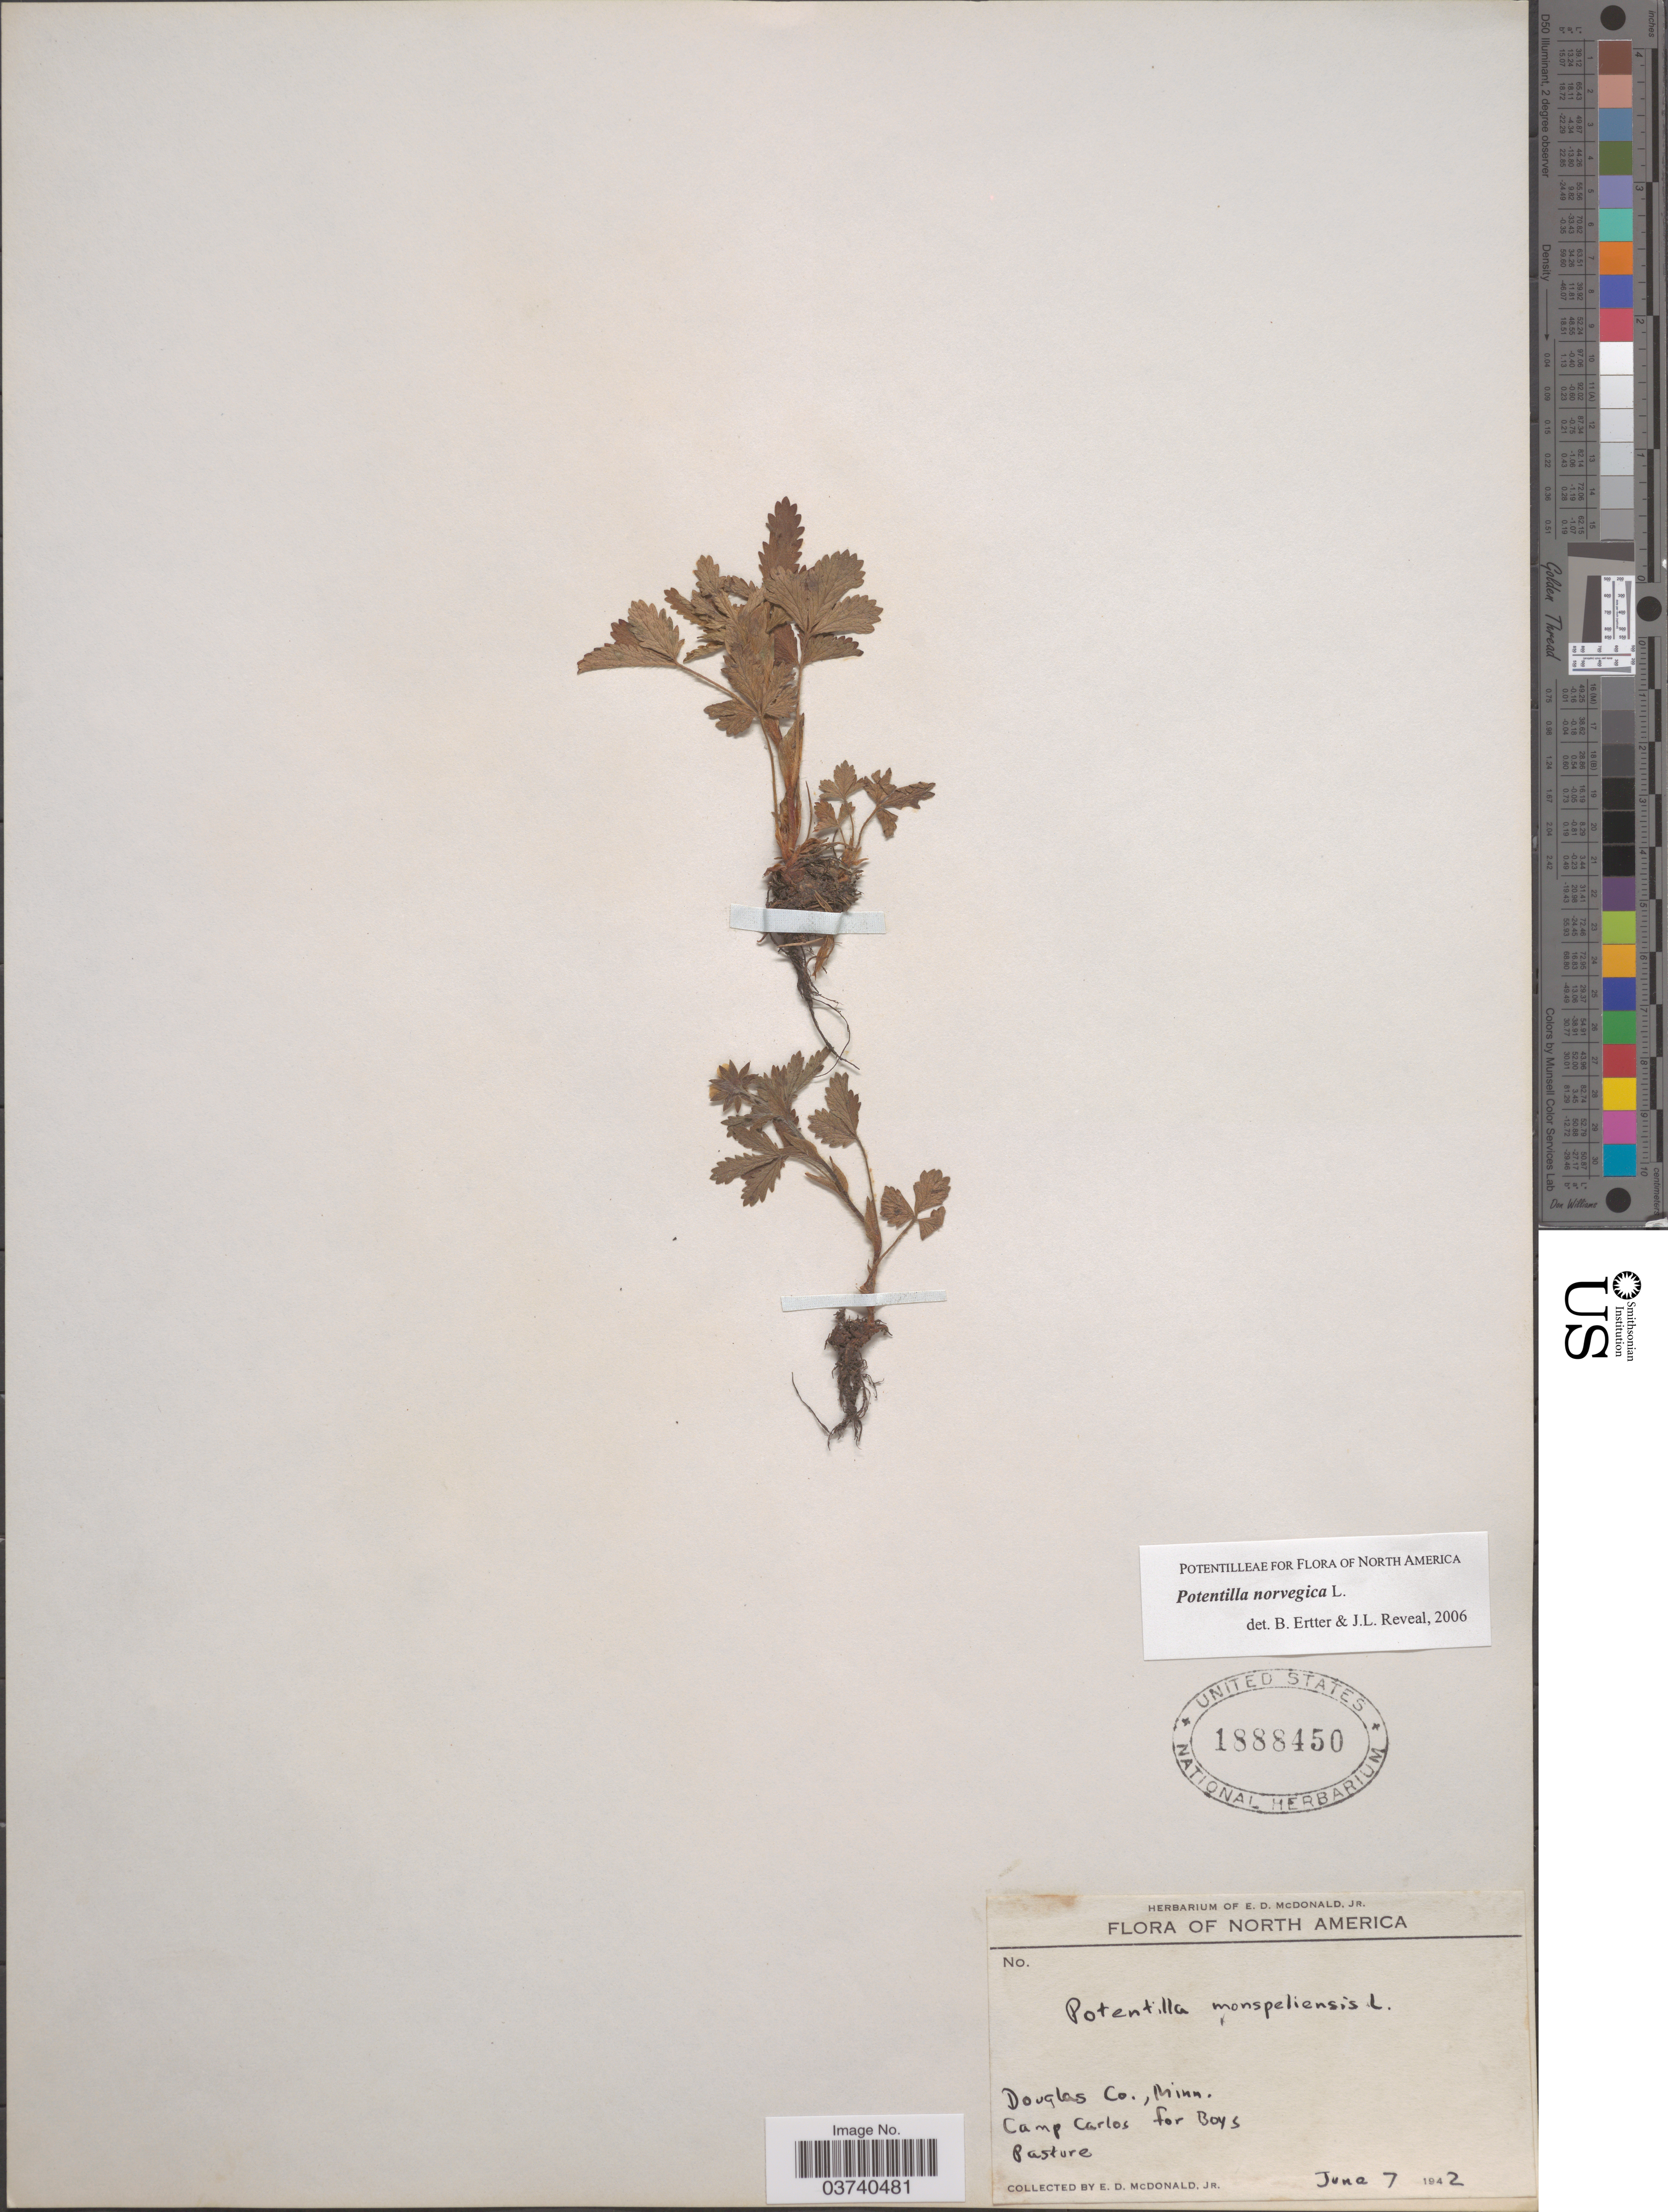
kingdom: Plantae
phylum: Tracheophyta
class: Magnoliopsida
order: Rosales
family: Rosaceae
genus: Potentilla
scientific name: Potentilla norvegica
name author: L.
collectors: E. D. McDonald Jr.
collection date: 1942-06-07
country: United States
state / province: Minnesota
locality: Douglas Co. Camp Carlos for Boys Pasture.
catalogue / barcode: US 1888450